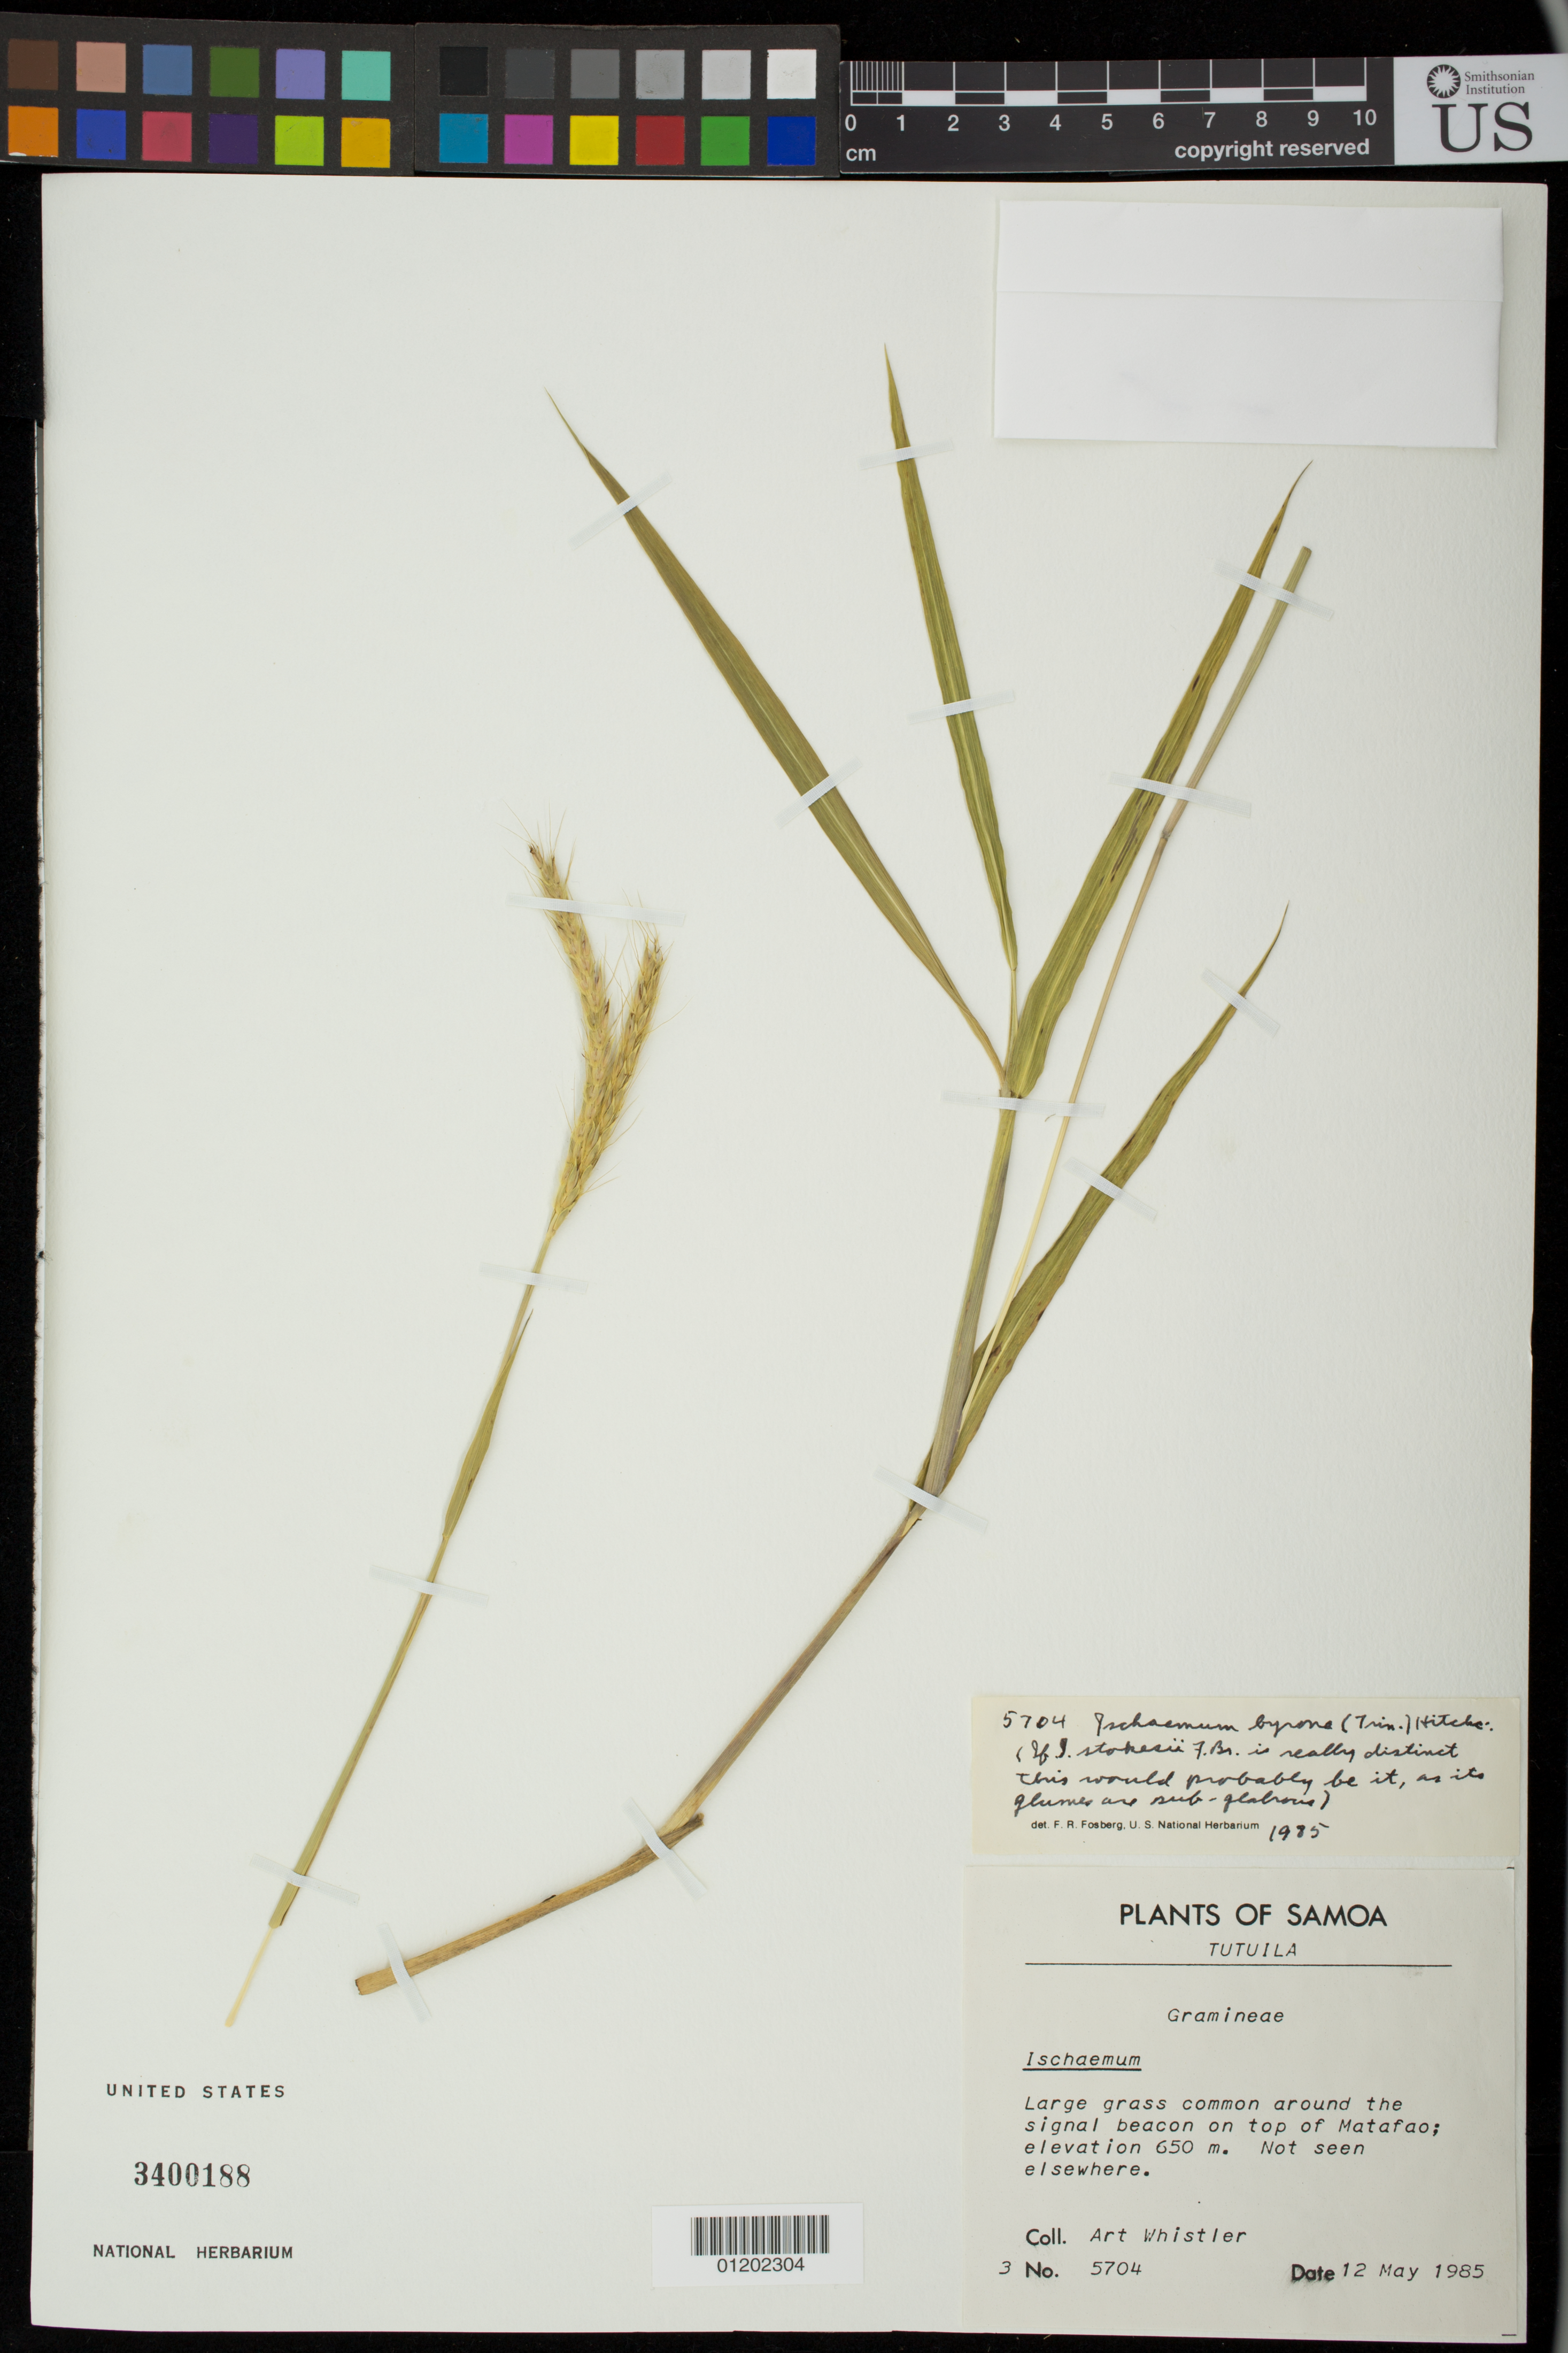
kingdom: Plantae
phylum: Tracheophyta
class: Liliopsida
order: Poales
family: Poaceae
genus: Ischaemum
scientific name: Ischaemum byrone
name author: (Trin.) Hitchc.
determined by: Fosberg, F. R.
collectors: A. Whistler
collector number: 5704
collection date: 1985-05-12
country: American Samoa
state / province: Western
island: Tutuila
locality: Around the signal beacon on top of Matafao.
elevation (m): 650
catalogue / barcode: US 3400188